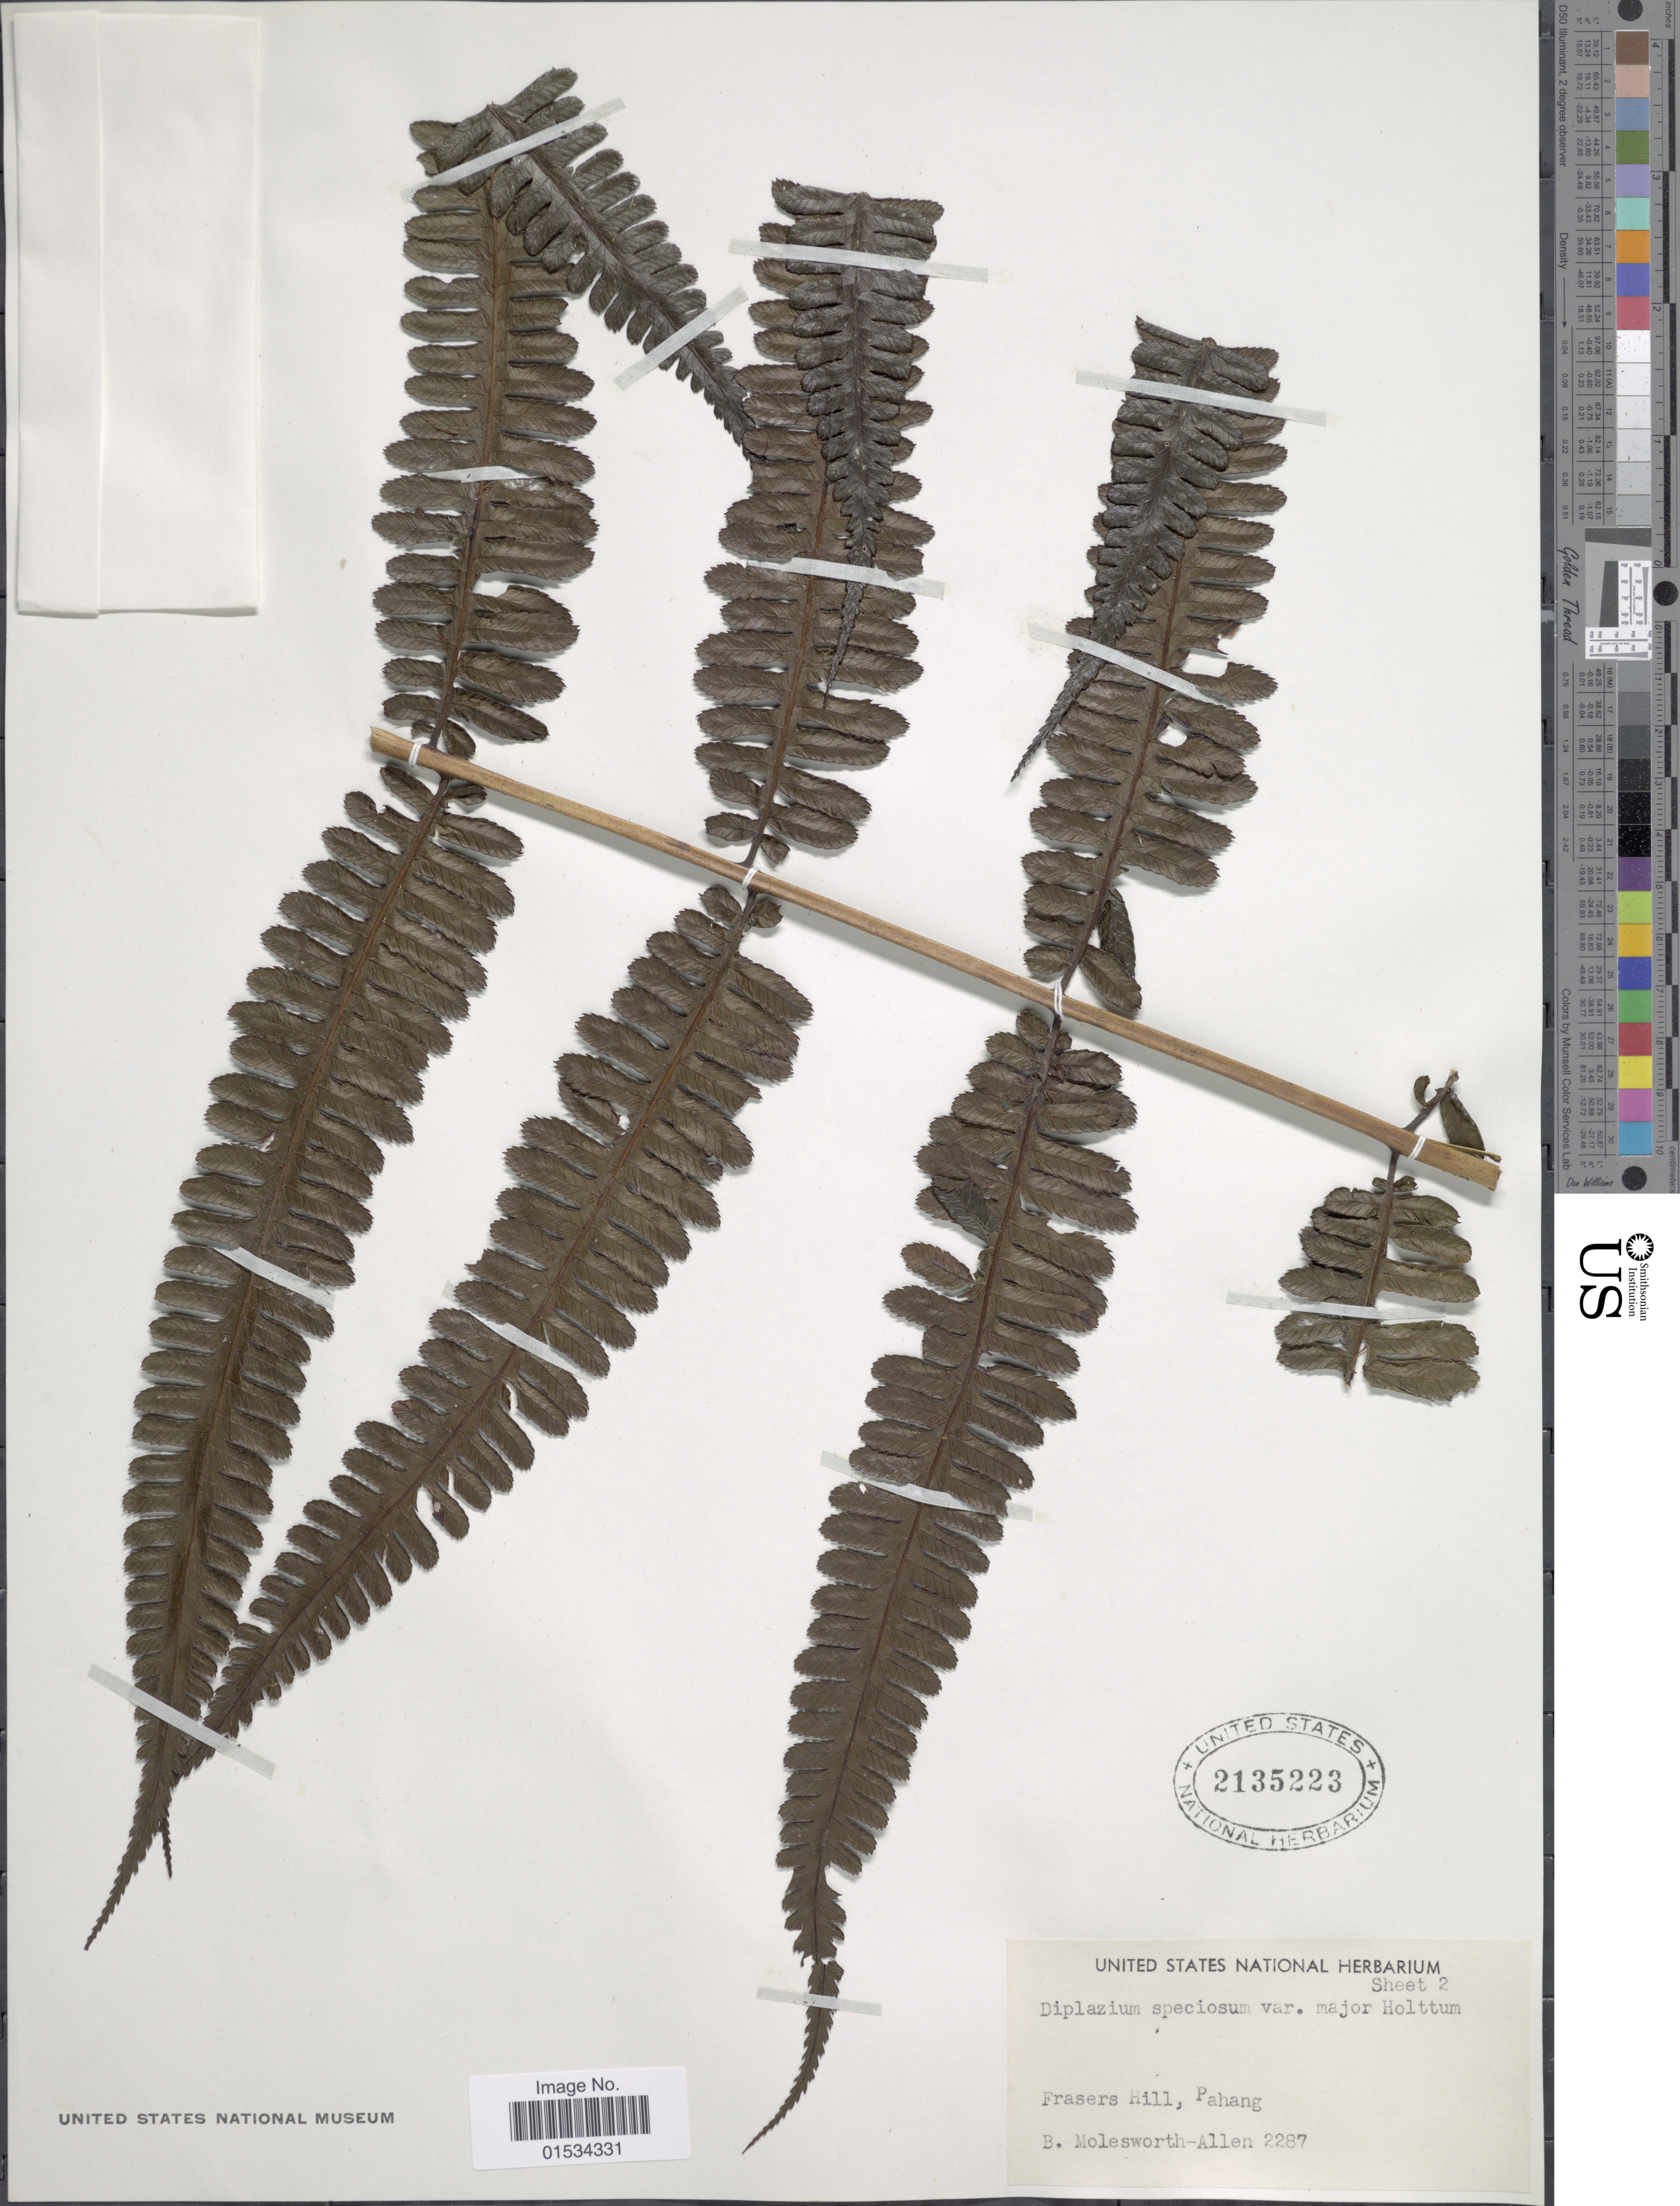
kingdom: Plantae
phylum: Tracheophyta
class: Polypodiopsida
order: Polypodiales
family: Athyriaceae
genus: Diplazium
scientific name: Diplazium speciosum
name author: Brack. in Wilkes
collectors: B. E. G. Molesworth-Allen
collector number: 2287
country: Malaysia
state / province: Pahang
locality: Frasers Hill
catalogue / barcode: US 2135223